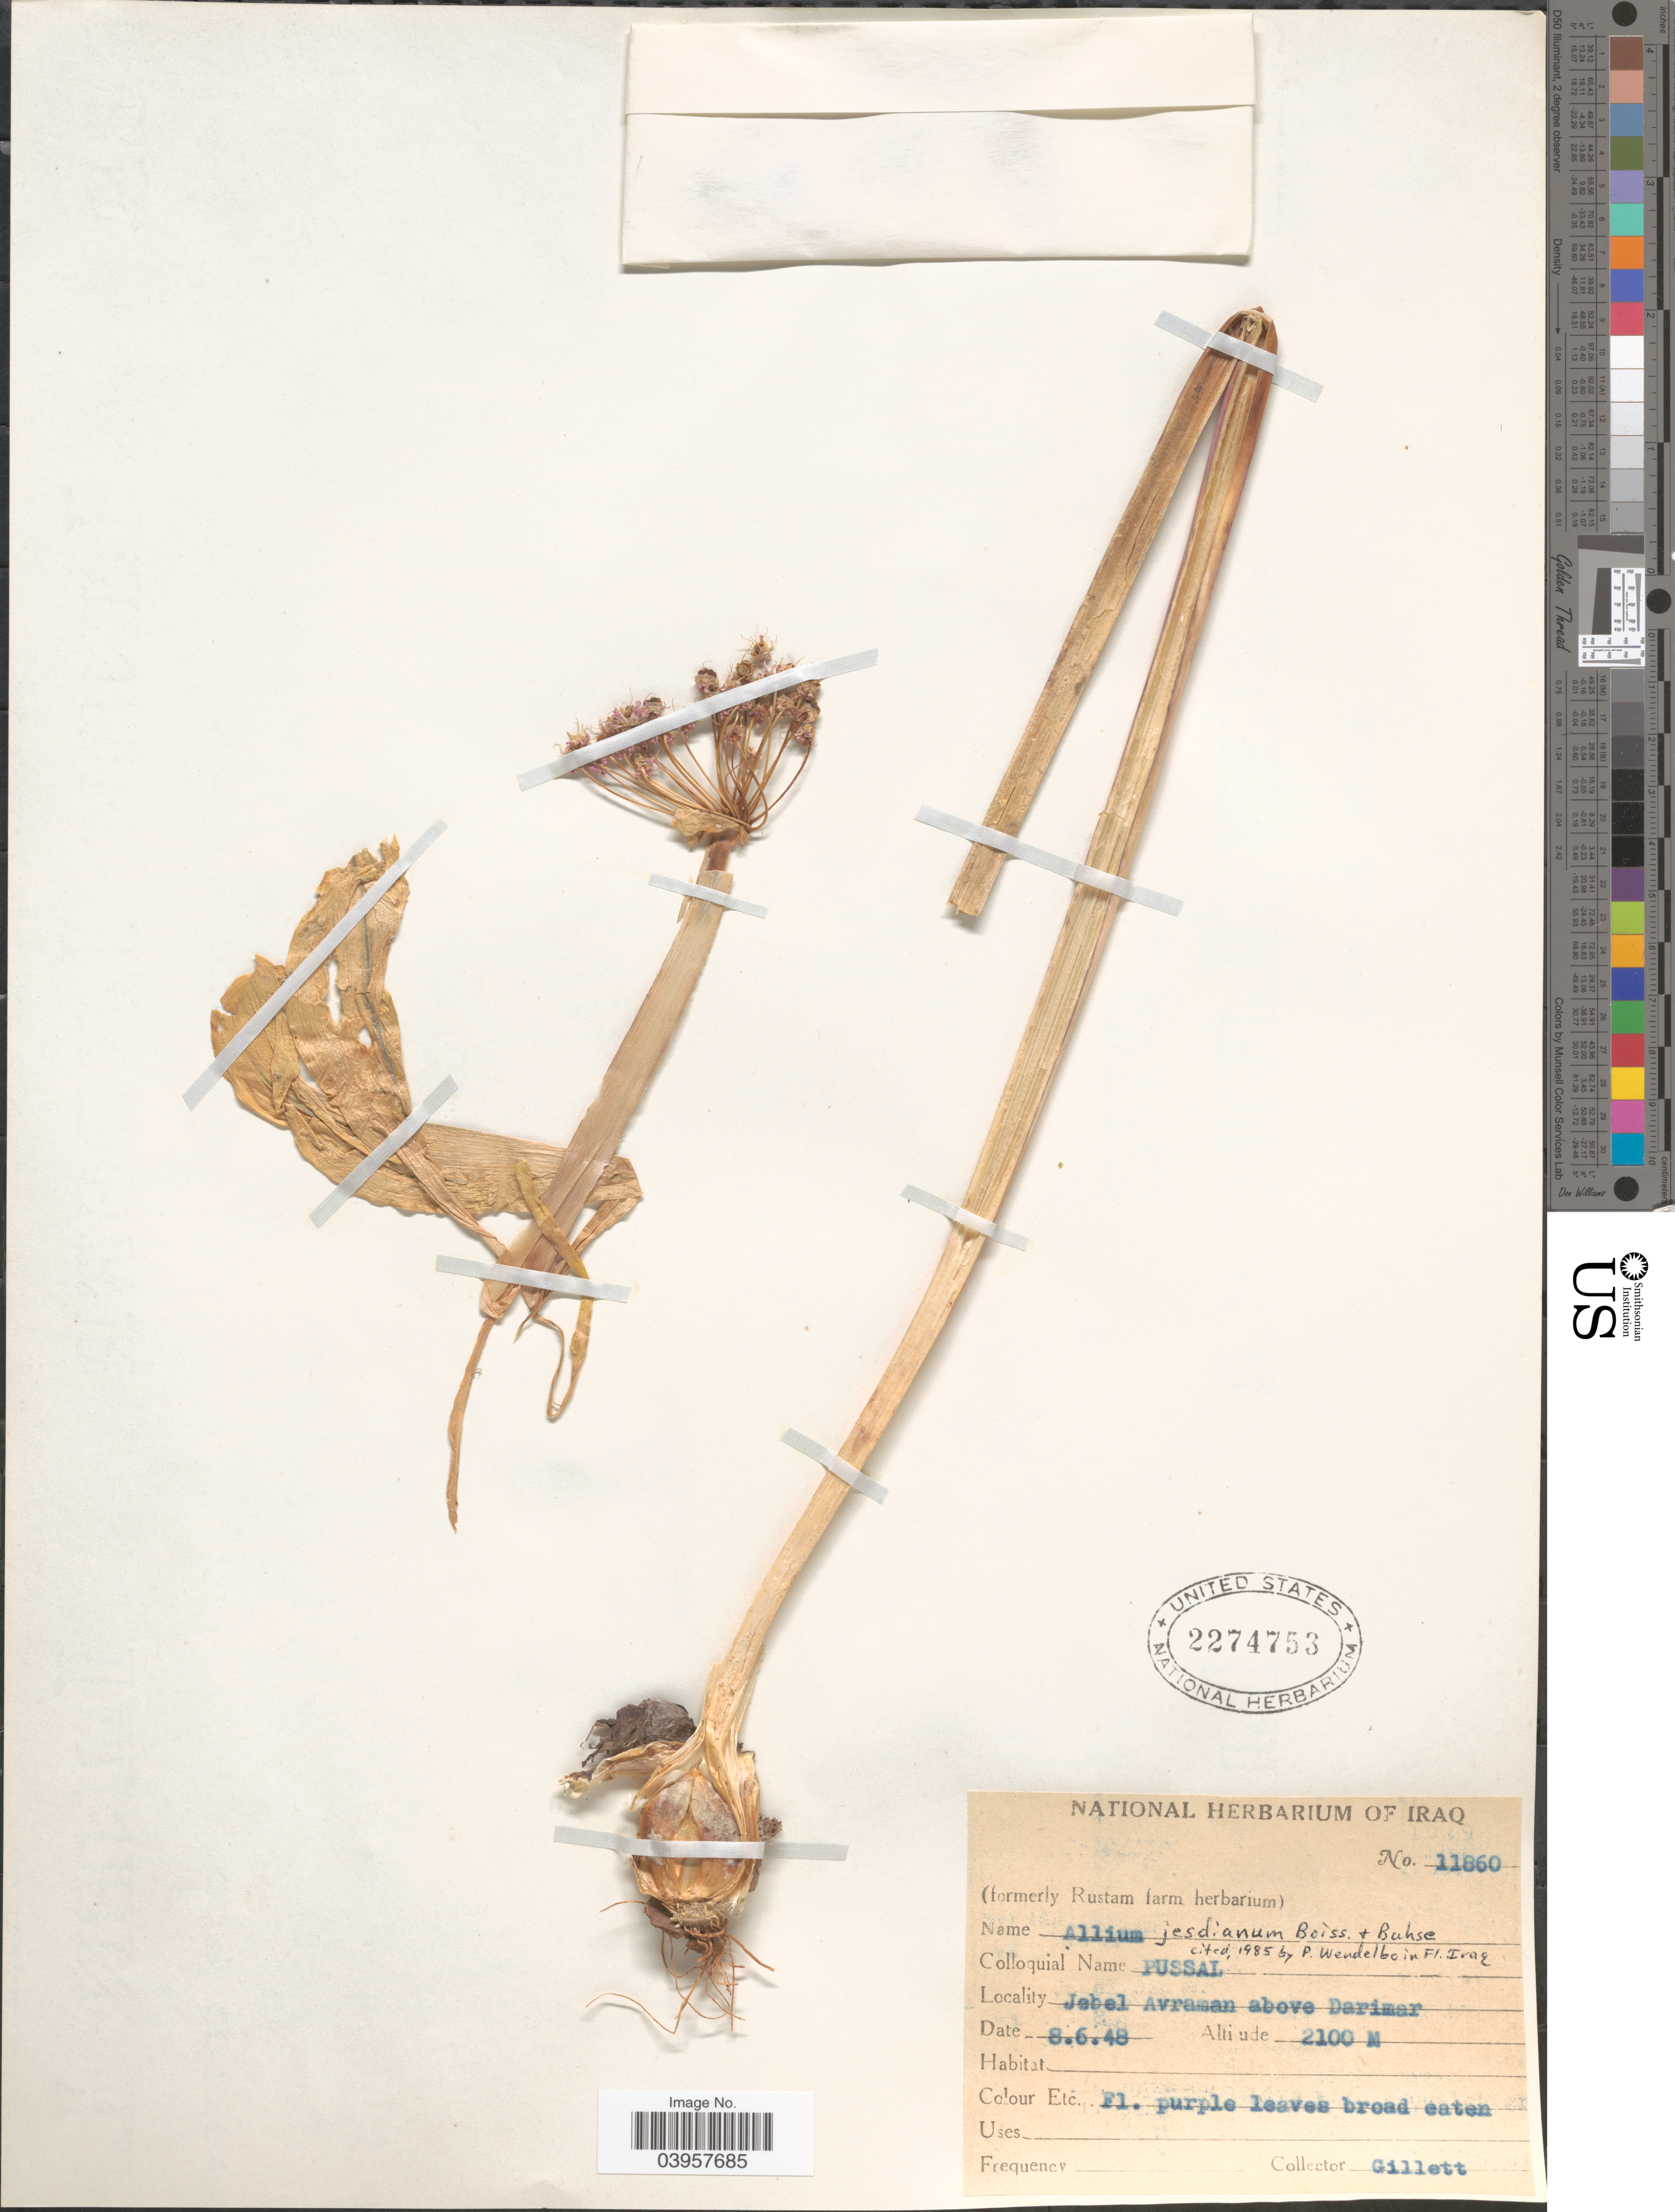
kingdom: Plantae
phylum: Tracheophyta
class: Liliopsida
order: Asparagales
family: Amaryllidaceae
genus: Allium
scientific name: Allium jesdianum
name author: Boiss. & Buhse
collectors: Gillett, --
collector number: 11860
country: Iraq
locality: Jebel Avraman above Darimar.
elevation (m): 2100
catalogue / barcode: US 2274753